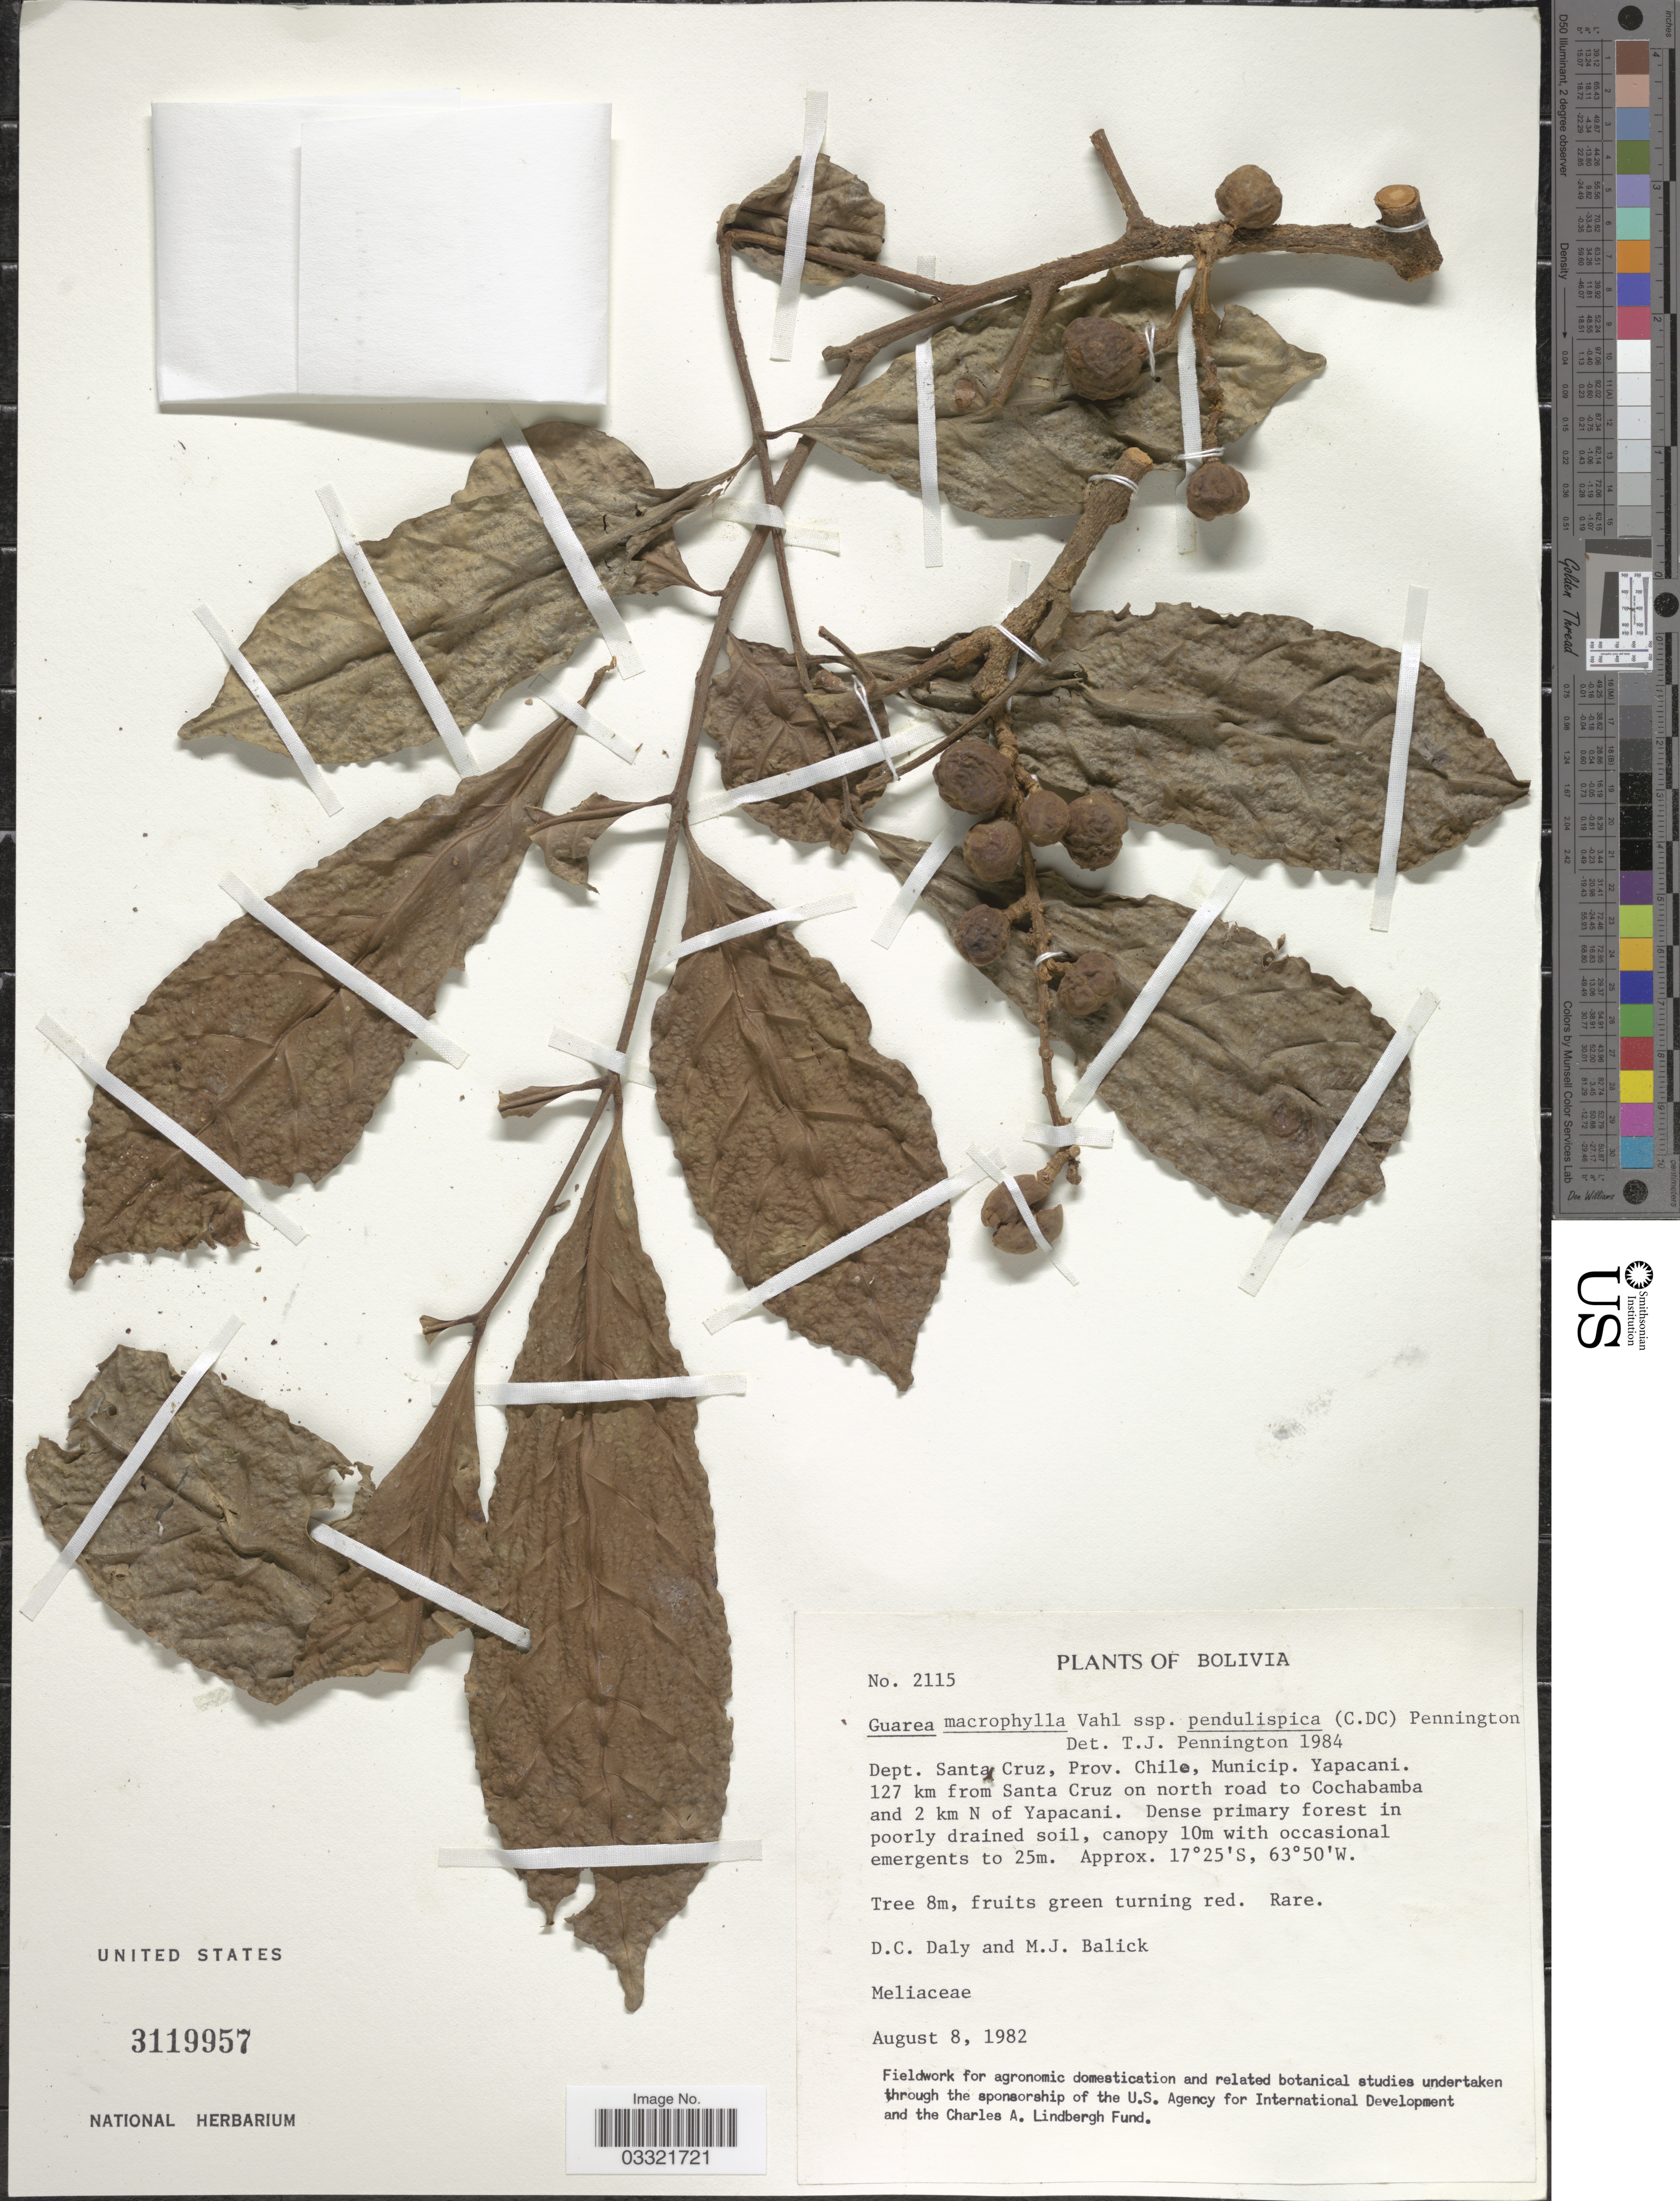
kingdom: Plantae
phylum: Tracheophyta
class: Magnoliopsida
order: Sapindales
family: Meliaceae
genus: Guarea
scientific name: Guarea macrophylla subsp. pendulispica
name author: (C. DC.) T.D. Penn.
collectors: D. C. Daly & M. J. Balick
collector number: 2115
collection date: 1982-08-08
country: Bolivia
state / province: Santa Cruz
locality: Dept. Santa Cruz, Prov. Chilo, Municip. Yapacani. 127 km from Santa Cruz on north road to Cochabamba and 2 km N of Yapacani.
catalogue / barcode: US 3119957